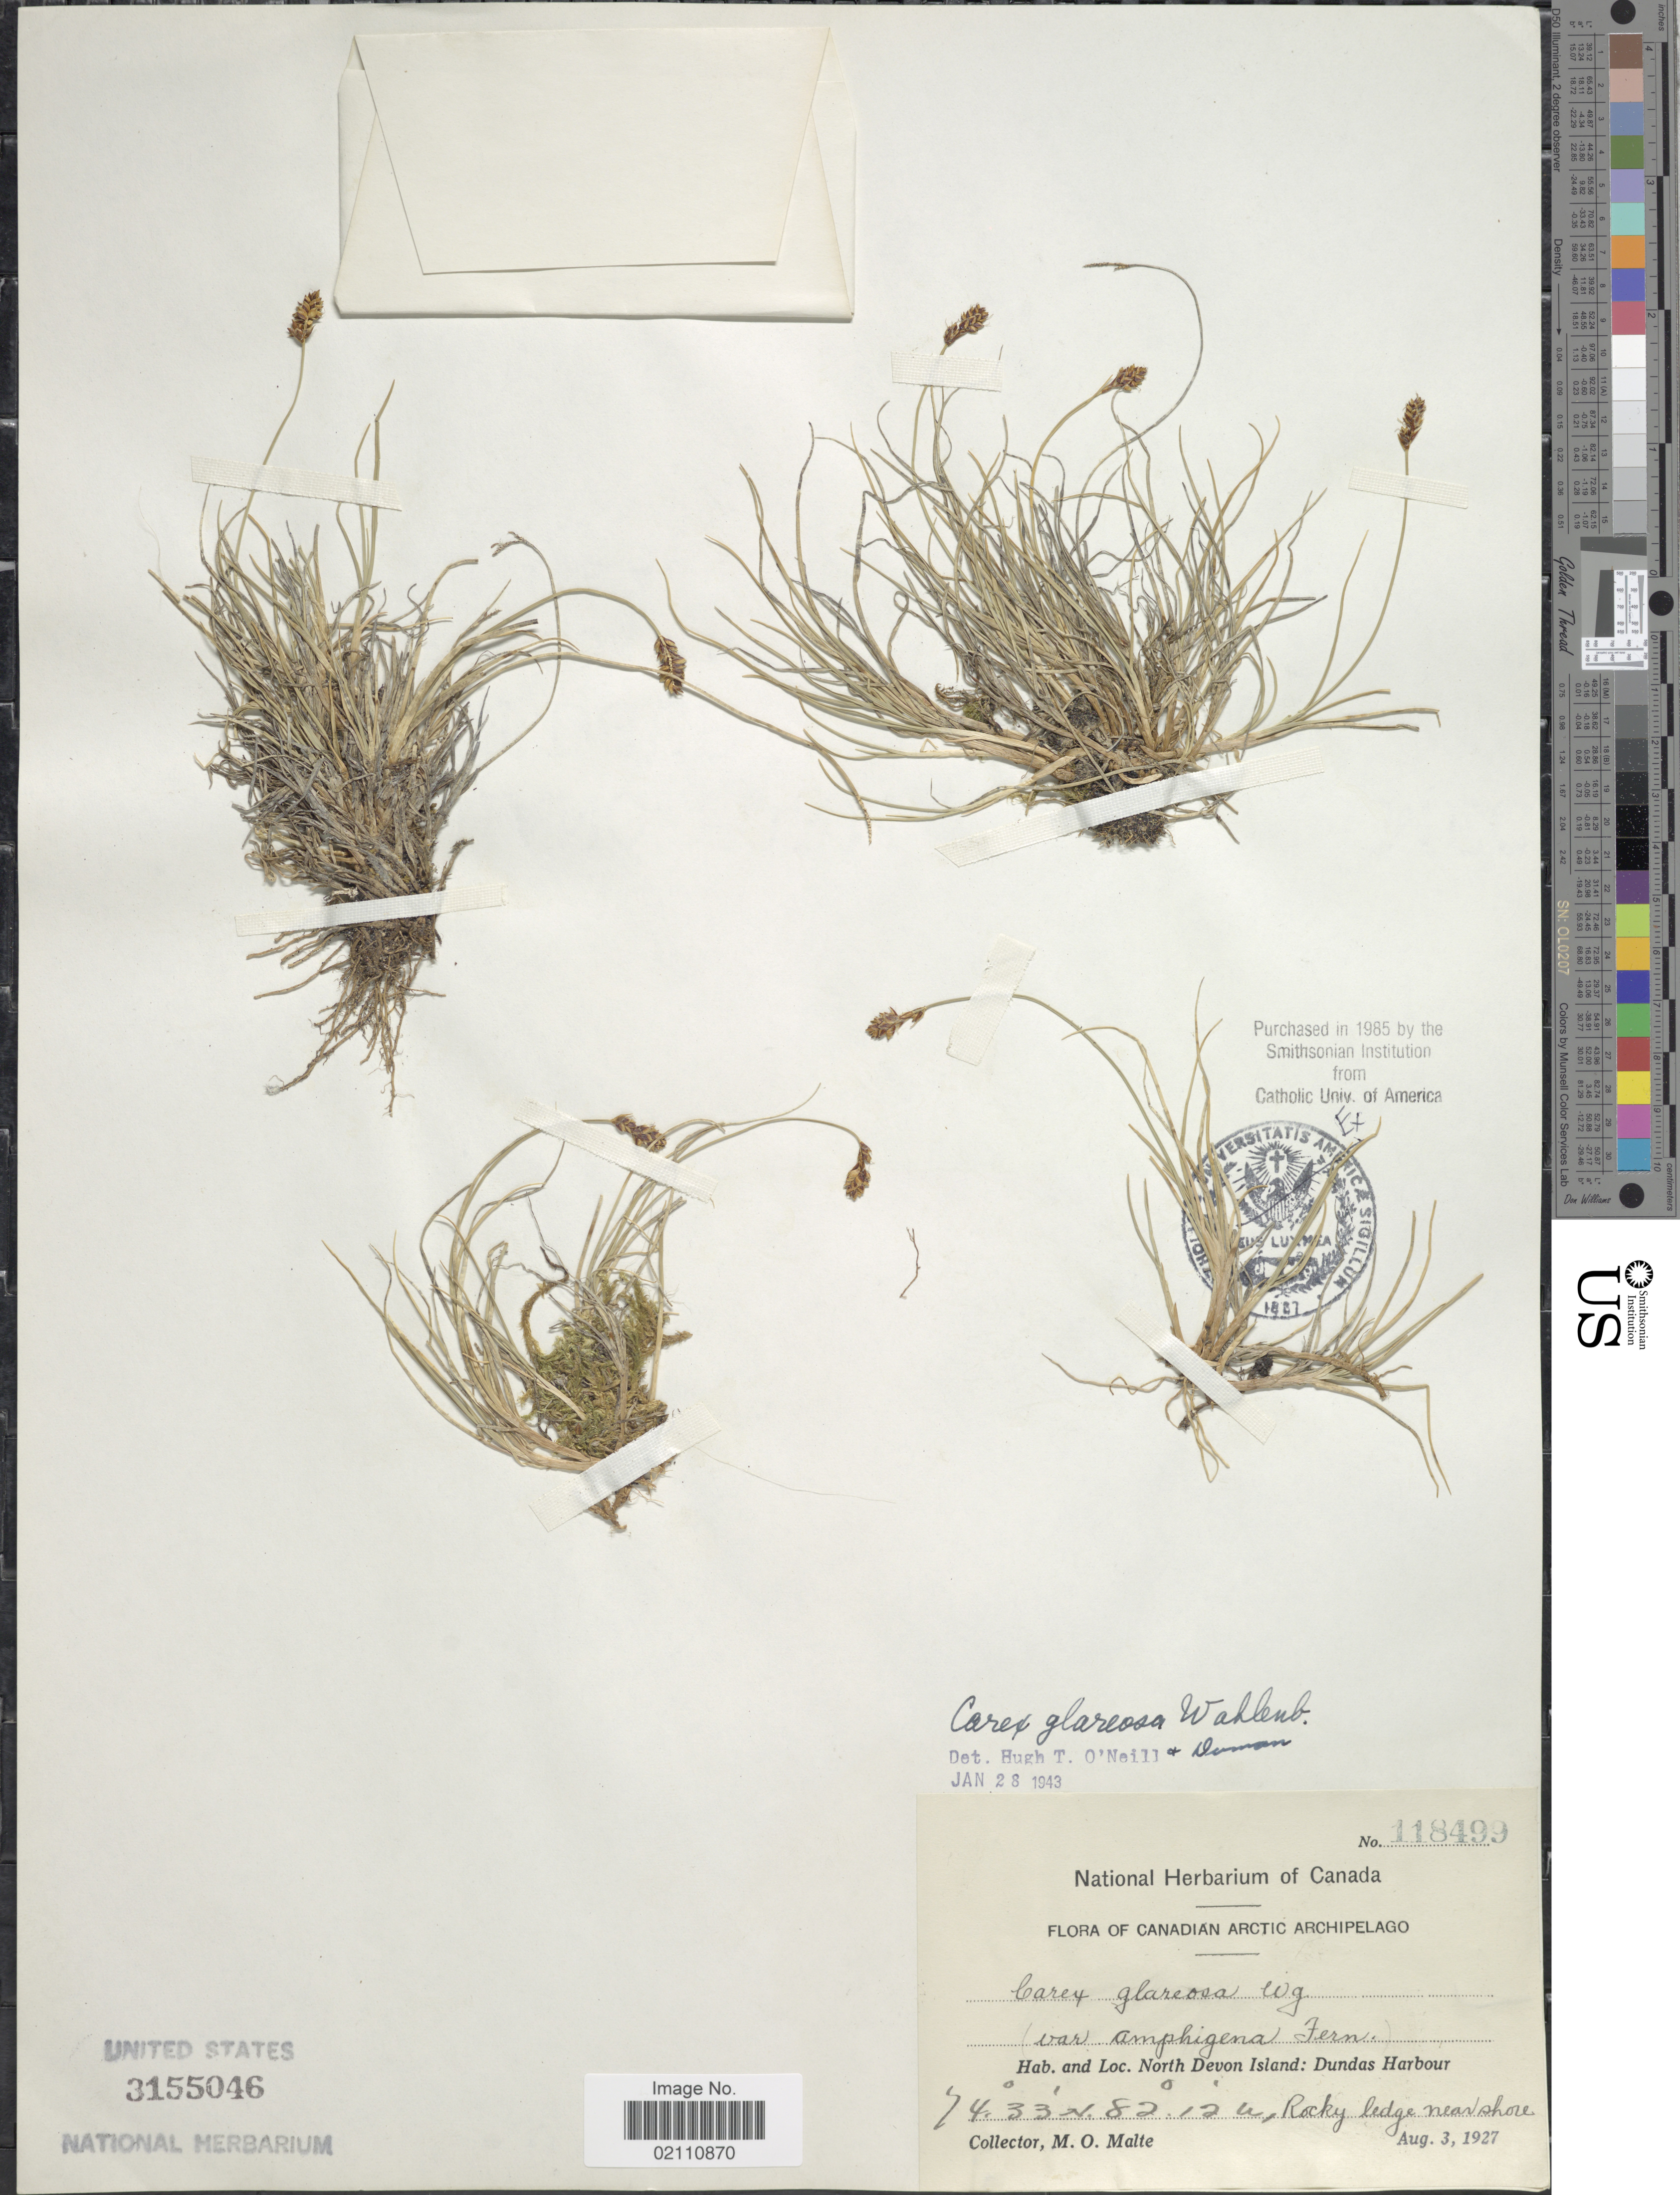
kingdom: Plantae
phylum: Tracheophyta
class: Liliopsida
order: Poales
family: Cyperaceae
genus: Carex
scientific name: Carex glareosa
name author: Schkuhr ex Wahlenb.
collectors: M. O. Malte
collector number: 118499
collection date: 1927-08-03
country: Canada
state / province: Nunavut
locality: Canadian Arctic Archipelago, North Devon Island: Dundas Harbour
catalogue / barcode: US 3155046